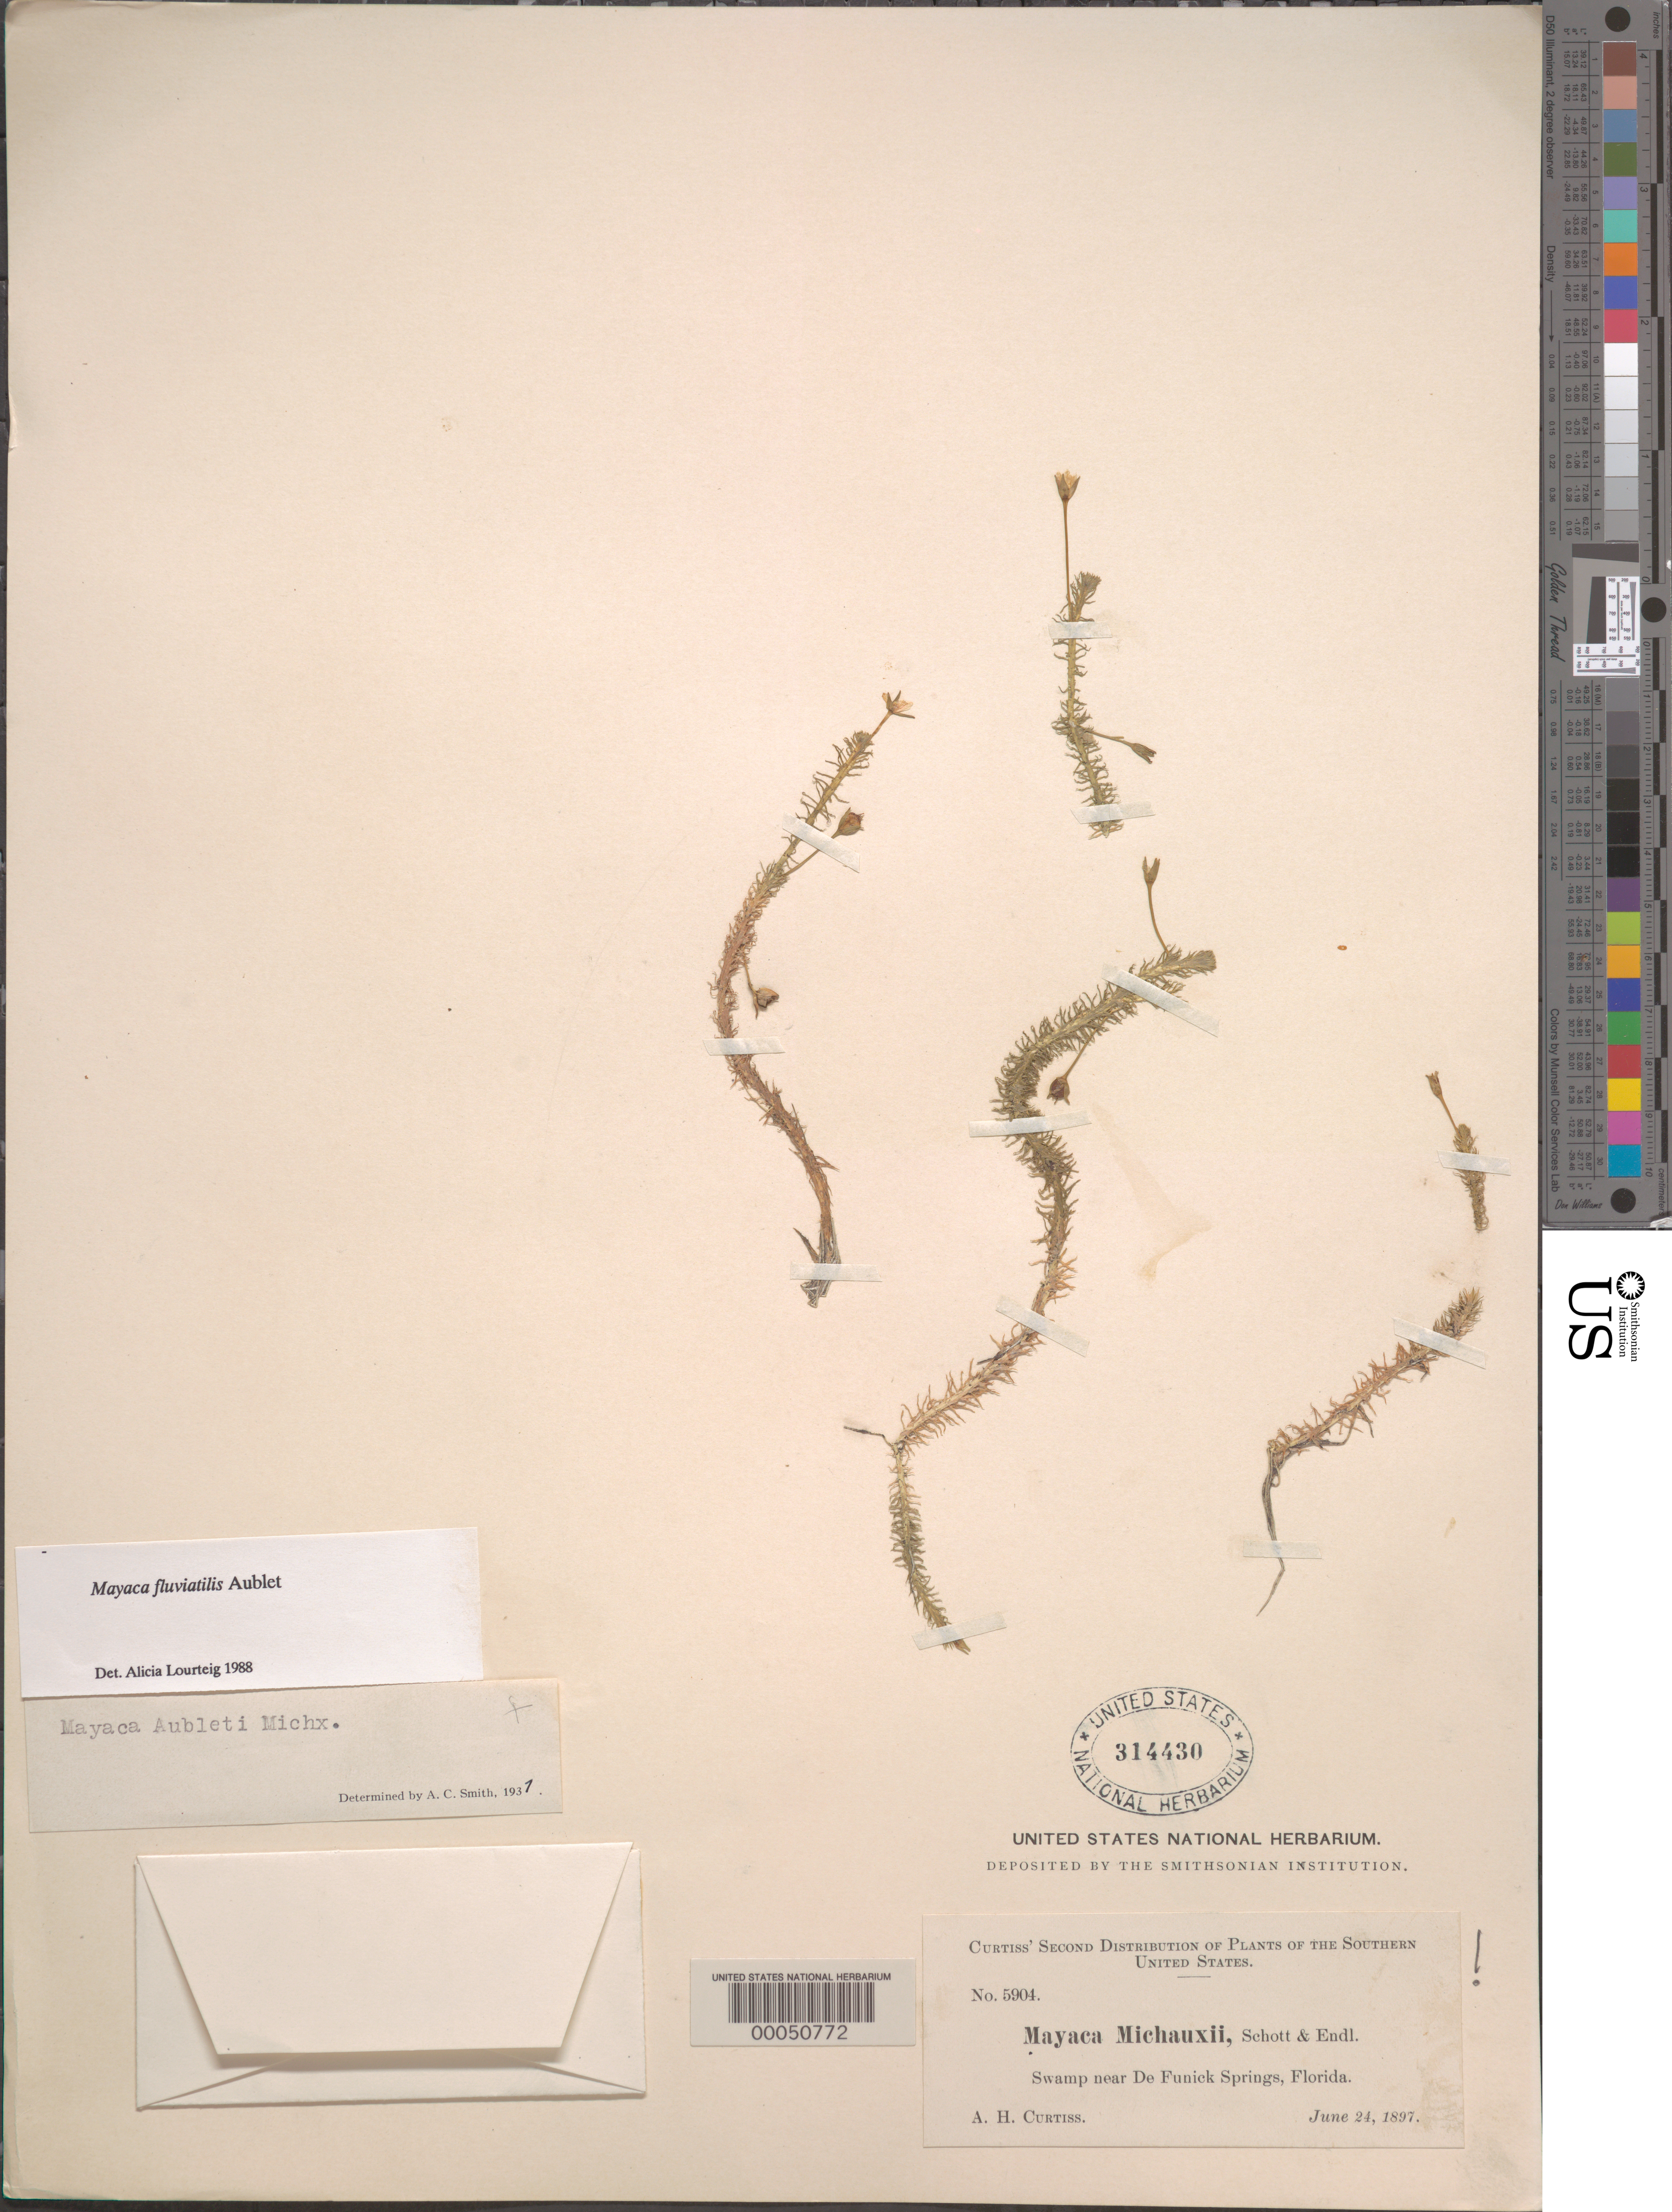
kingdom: Plantae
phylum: Tracheophyta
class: Liliopsida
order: Poales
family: Mayacaceae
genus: Mayaca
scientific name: Mayaca fluviatilis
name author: Aubl.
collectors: A. H. Curtiss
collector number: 5904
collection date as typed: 24 Jun 1897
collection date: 1897-06-24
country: United States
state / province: Florida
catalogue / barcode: US 314430